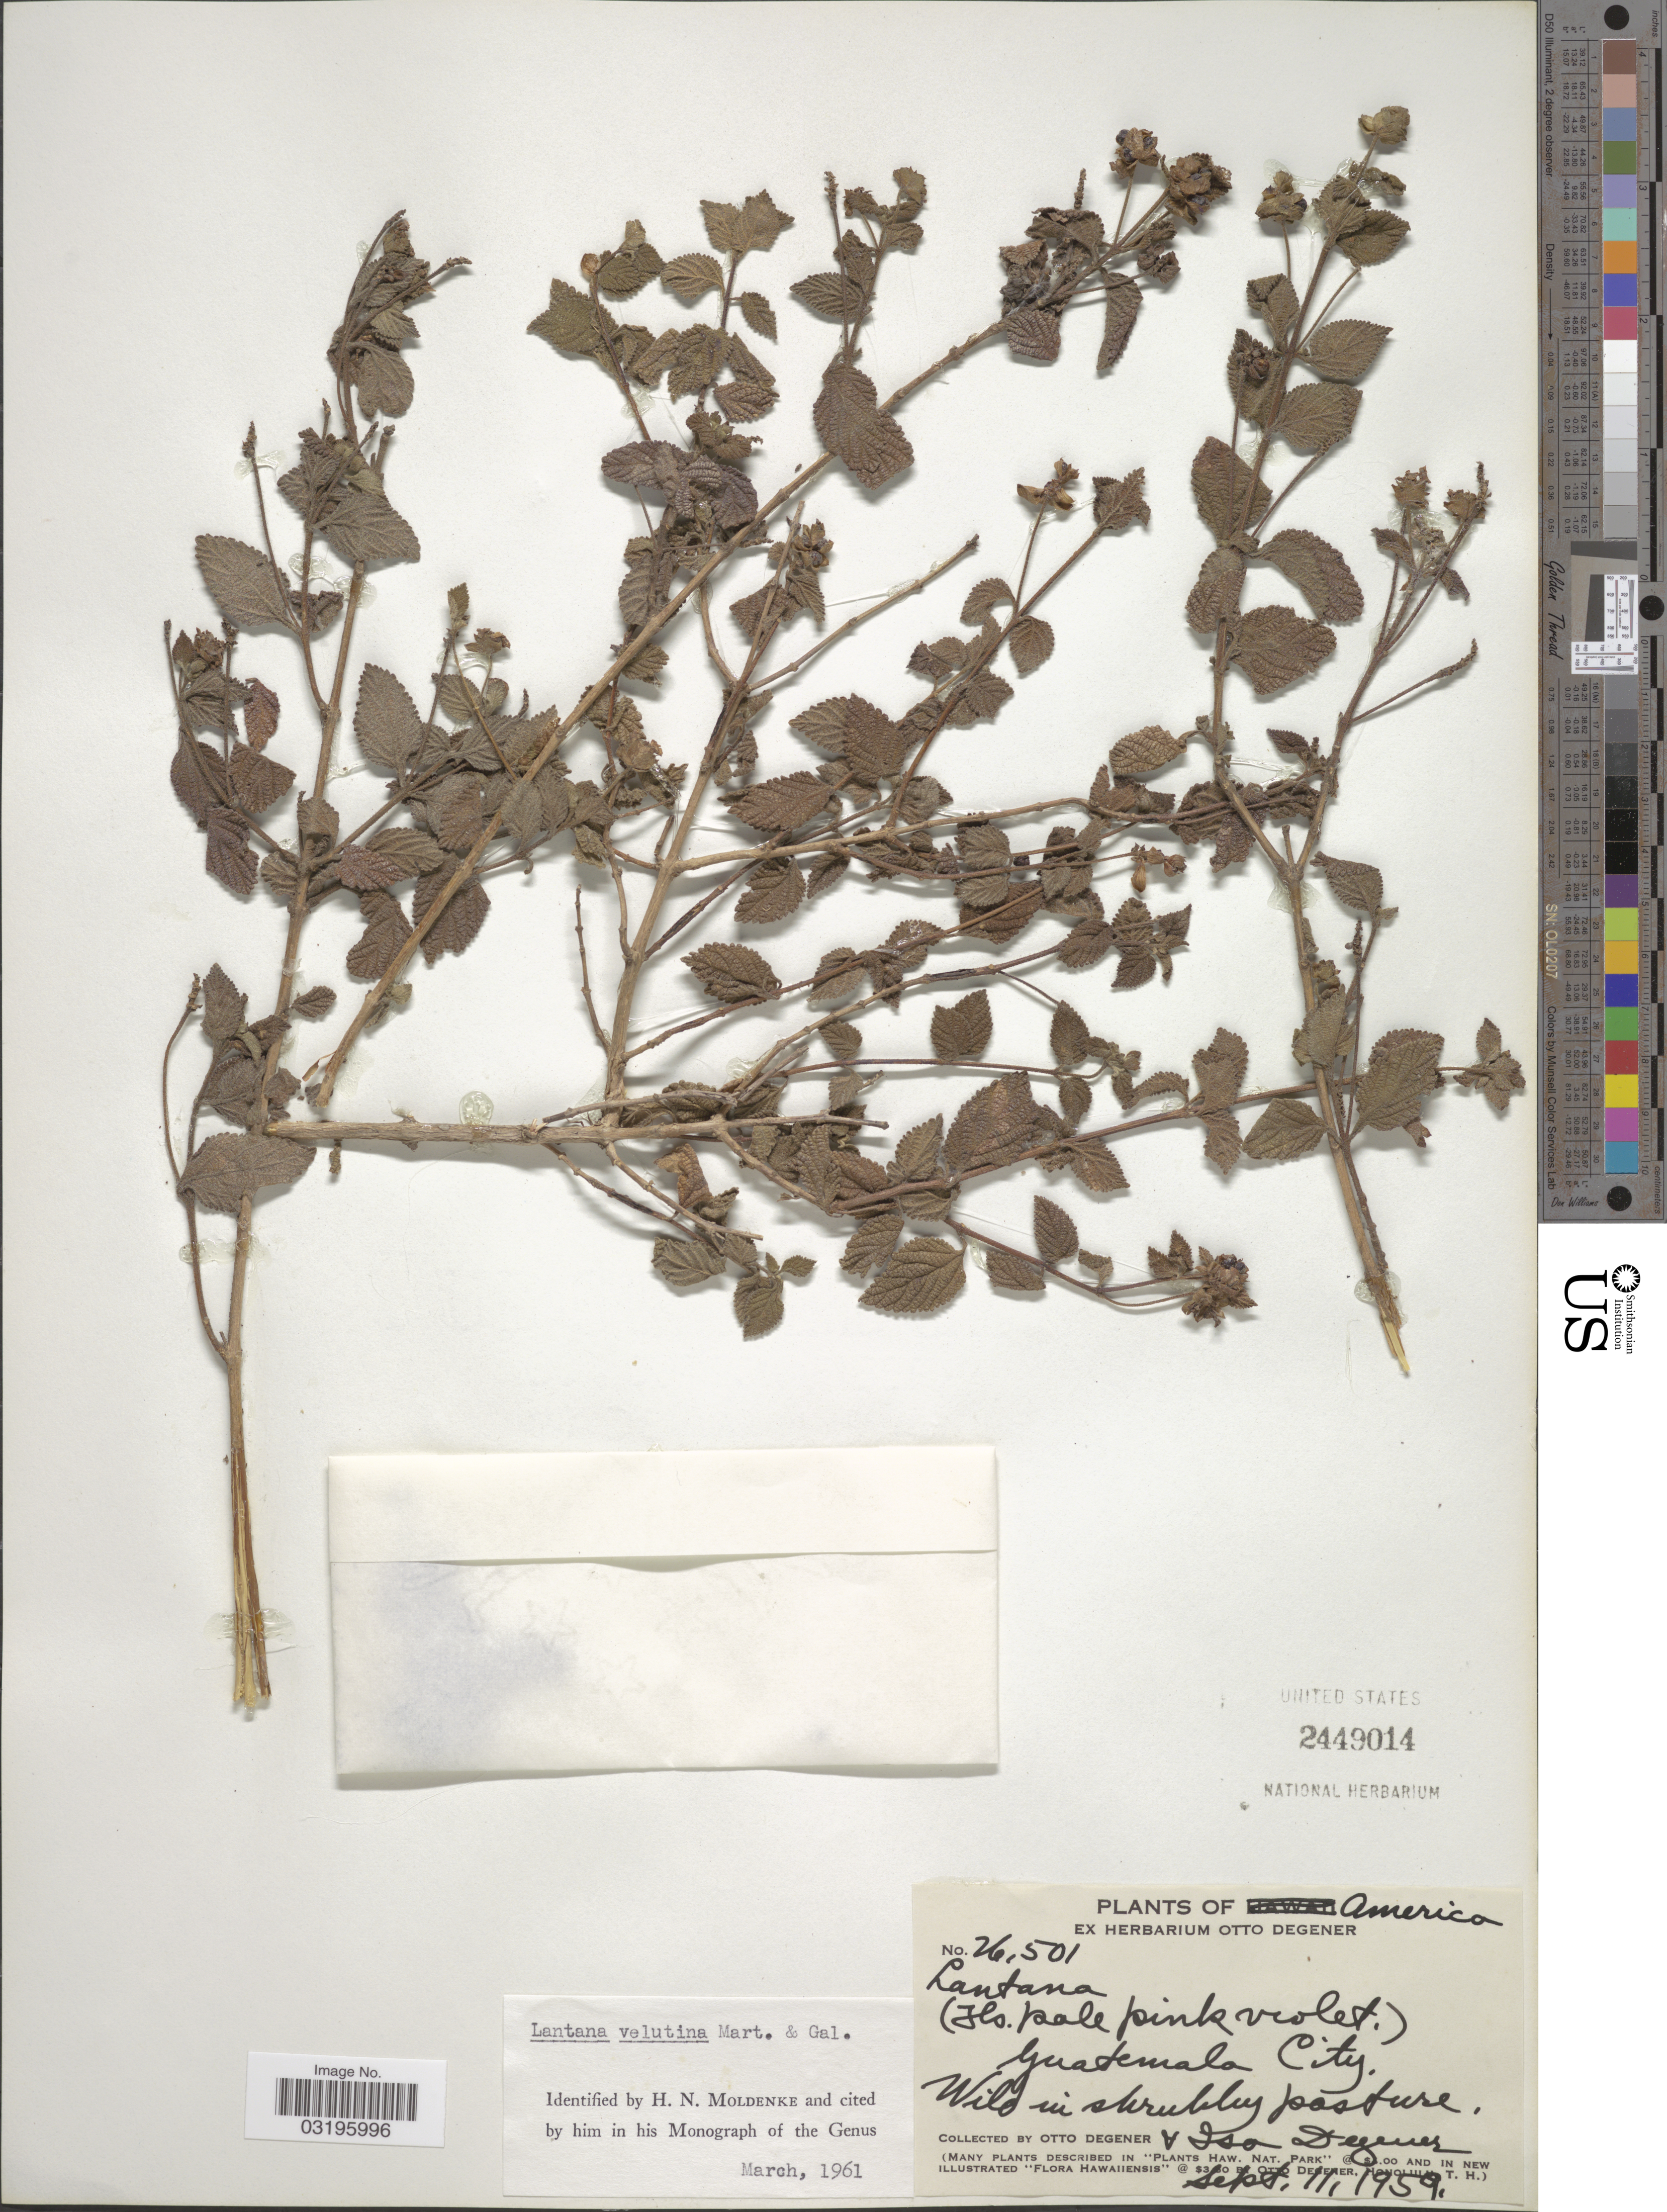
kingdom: Plantae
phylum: Tracheophyta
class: Magnoliopsida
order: Lamiales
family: Verbenaceae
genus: Lantana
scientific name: Lantana velutina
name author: M. Martens & Galeotti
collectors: O. Degener & I. Degener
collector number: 26501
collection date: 1959-09-11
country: Guatemala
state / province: Guatemala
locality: Guatemala City.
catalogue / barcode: US 2449014